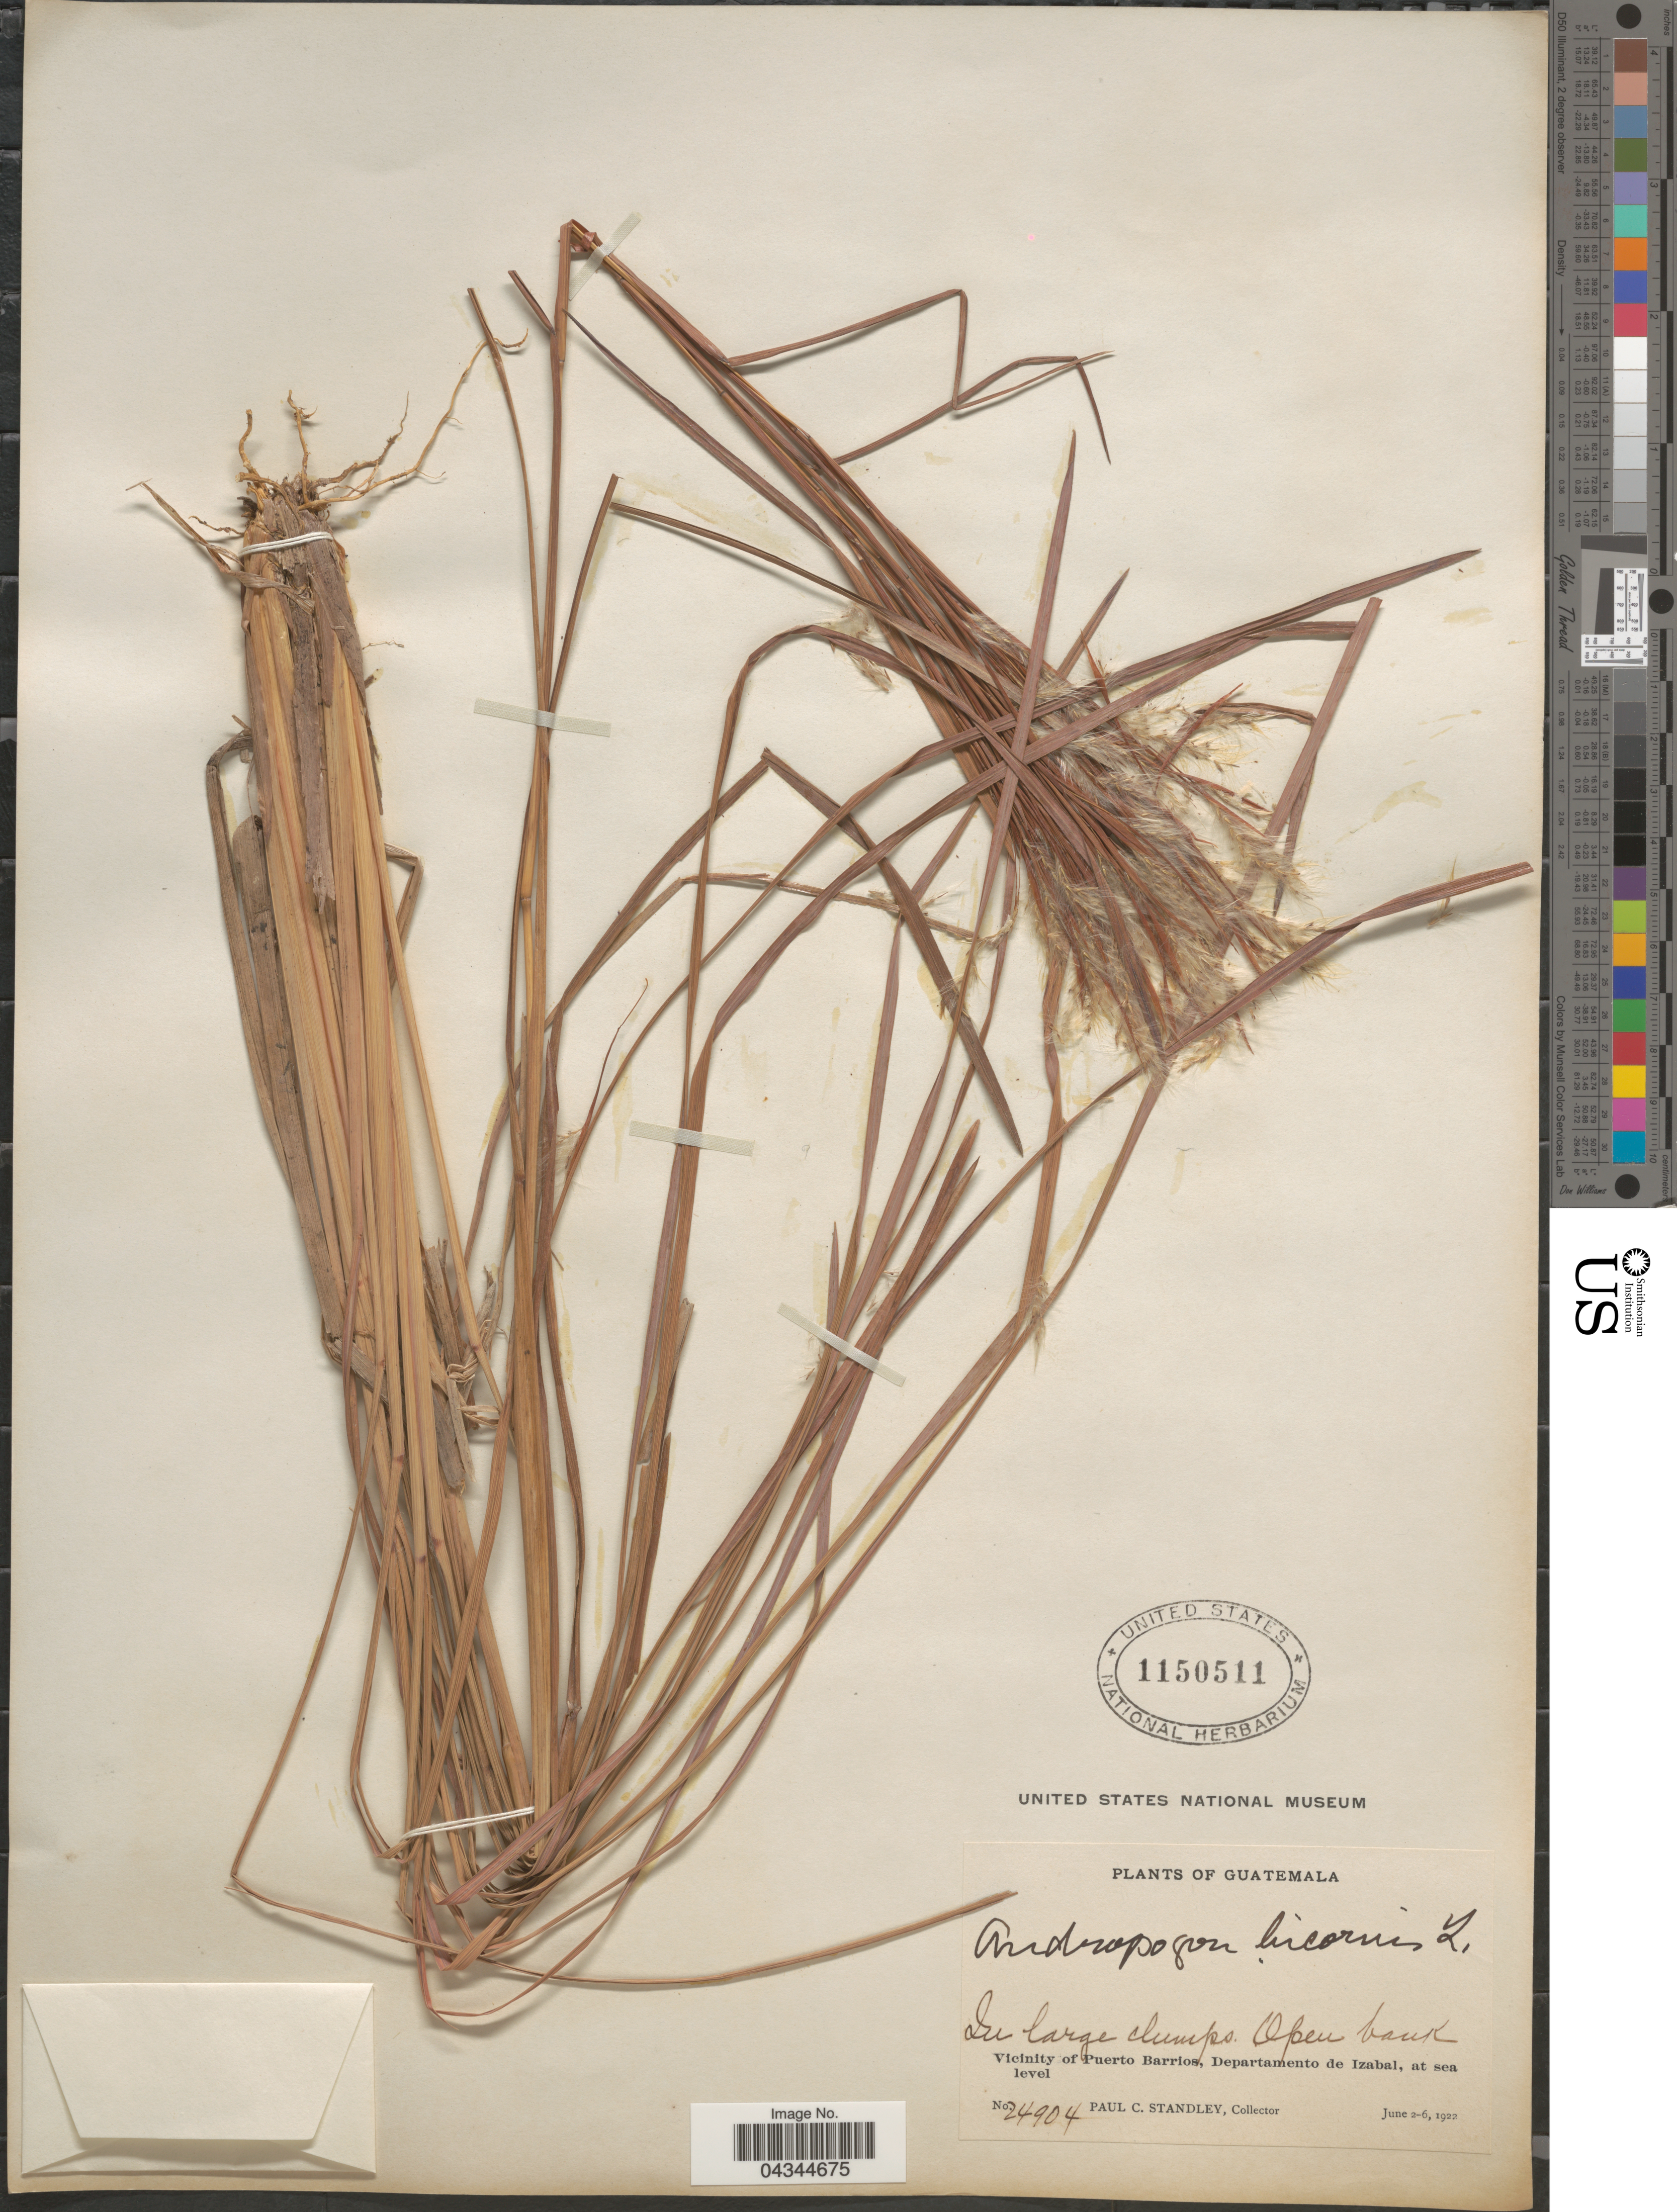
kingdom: Plantae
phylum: Tracheophyta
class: Liliopsida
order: Poales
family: Poaceae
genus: Andropogon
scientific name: Andropogon bicornis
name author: L.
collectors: P. C. Standley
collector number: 24904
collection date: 1922-06-02/1922-06-06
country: Guatemala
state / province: Izabal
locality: Open bank. Vicinity of Puerto Barrios, Departamento de Izabal.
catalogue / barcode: US 1150511